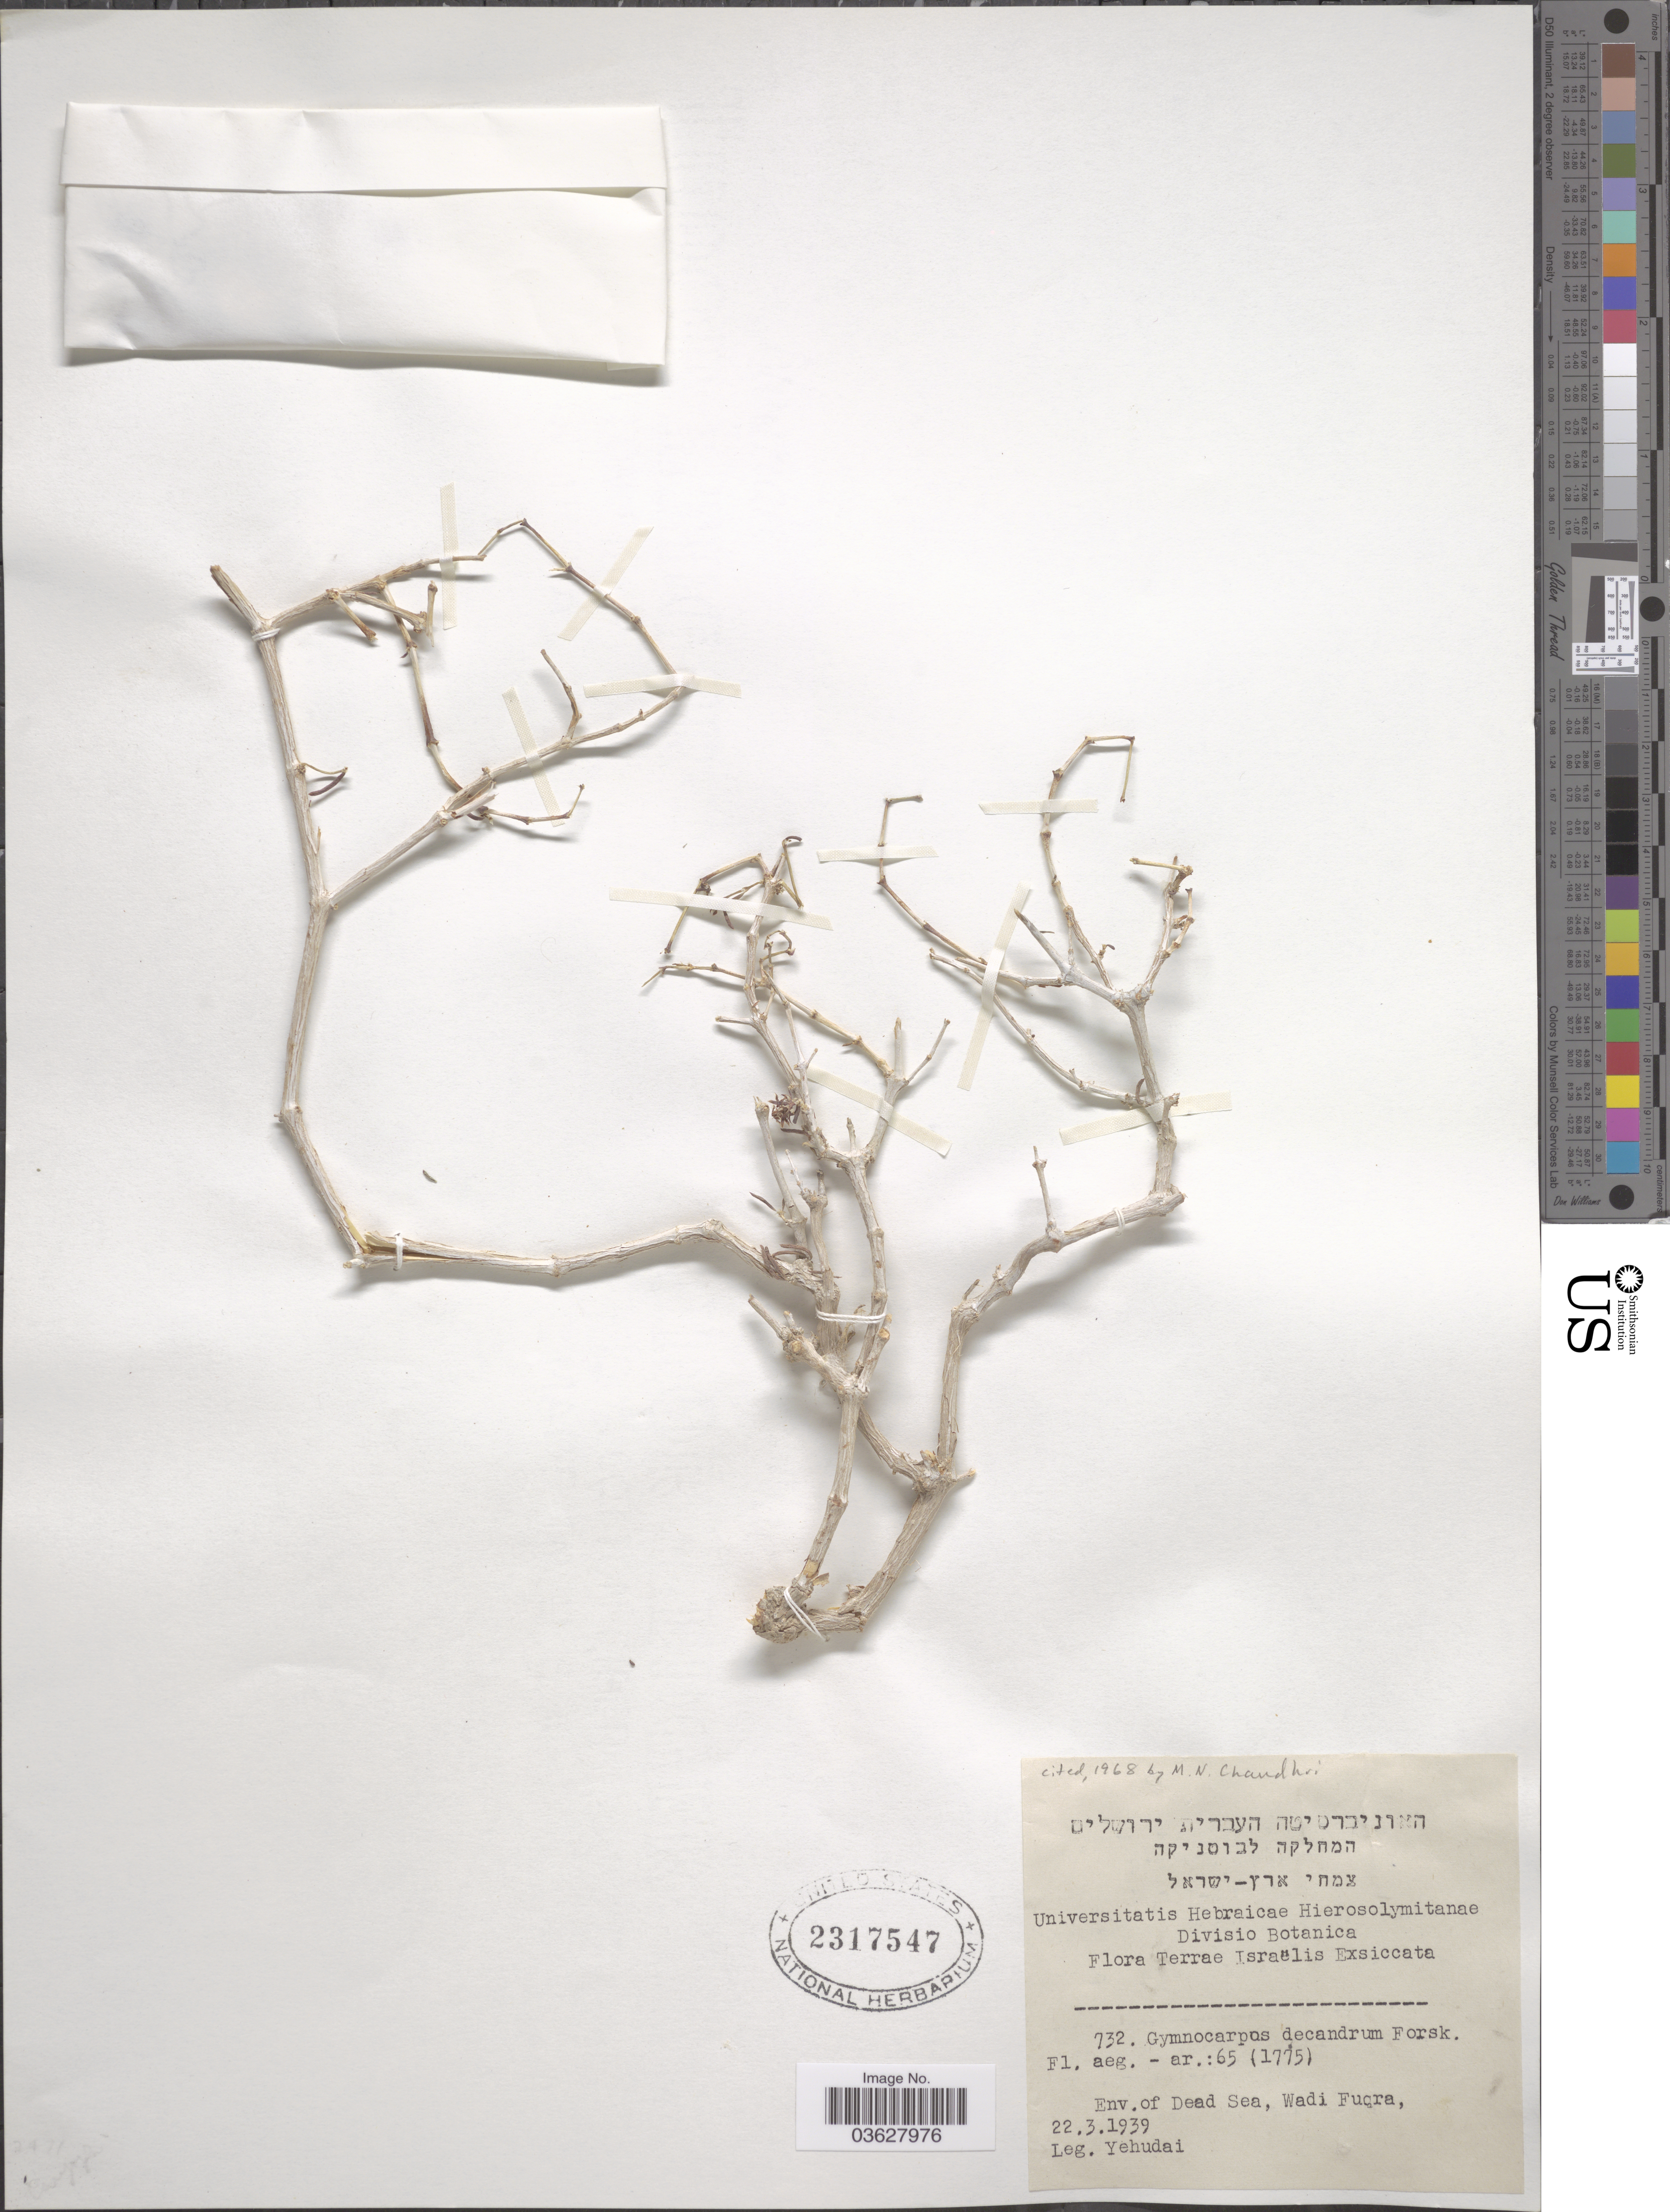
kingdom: Plantae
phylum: Tracheophyta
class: Magnoliopsida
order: Caryophyllales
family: Caryophyllaceae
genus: Gymnocarpos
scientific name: Gymnocarpos decander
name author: Forssk.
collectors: Yehudai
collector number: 732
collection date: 1939-03-22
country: Israel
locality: Env. of Dead Sea, Wadi Fuqra.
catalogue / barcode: US 2317547